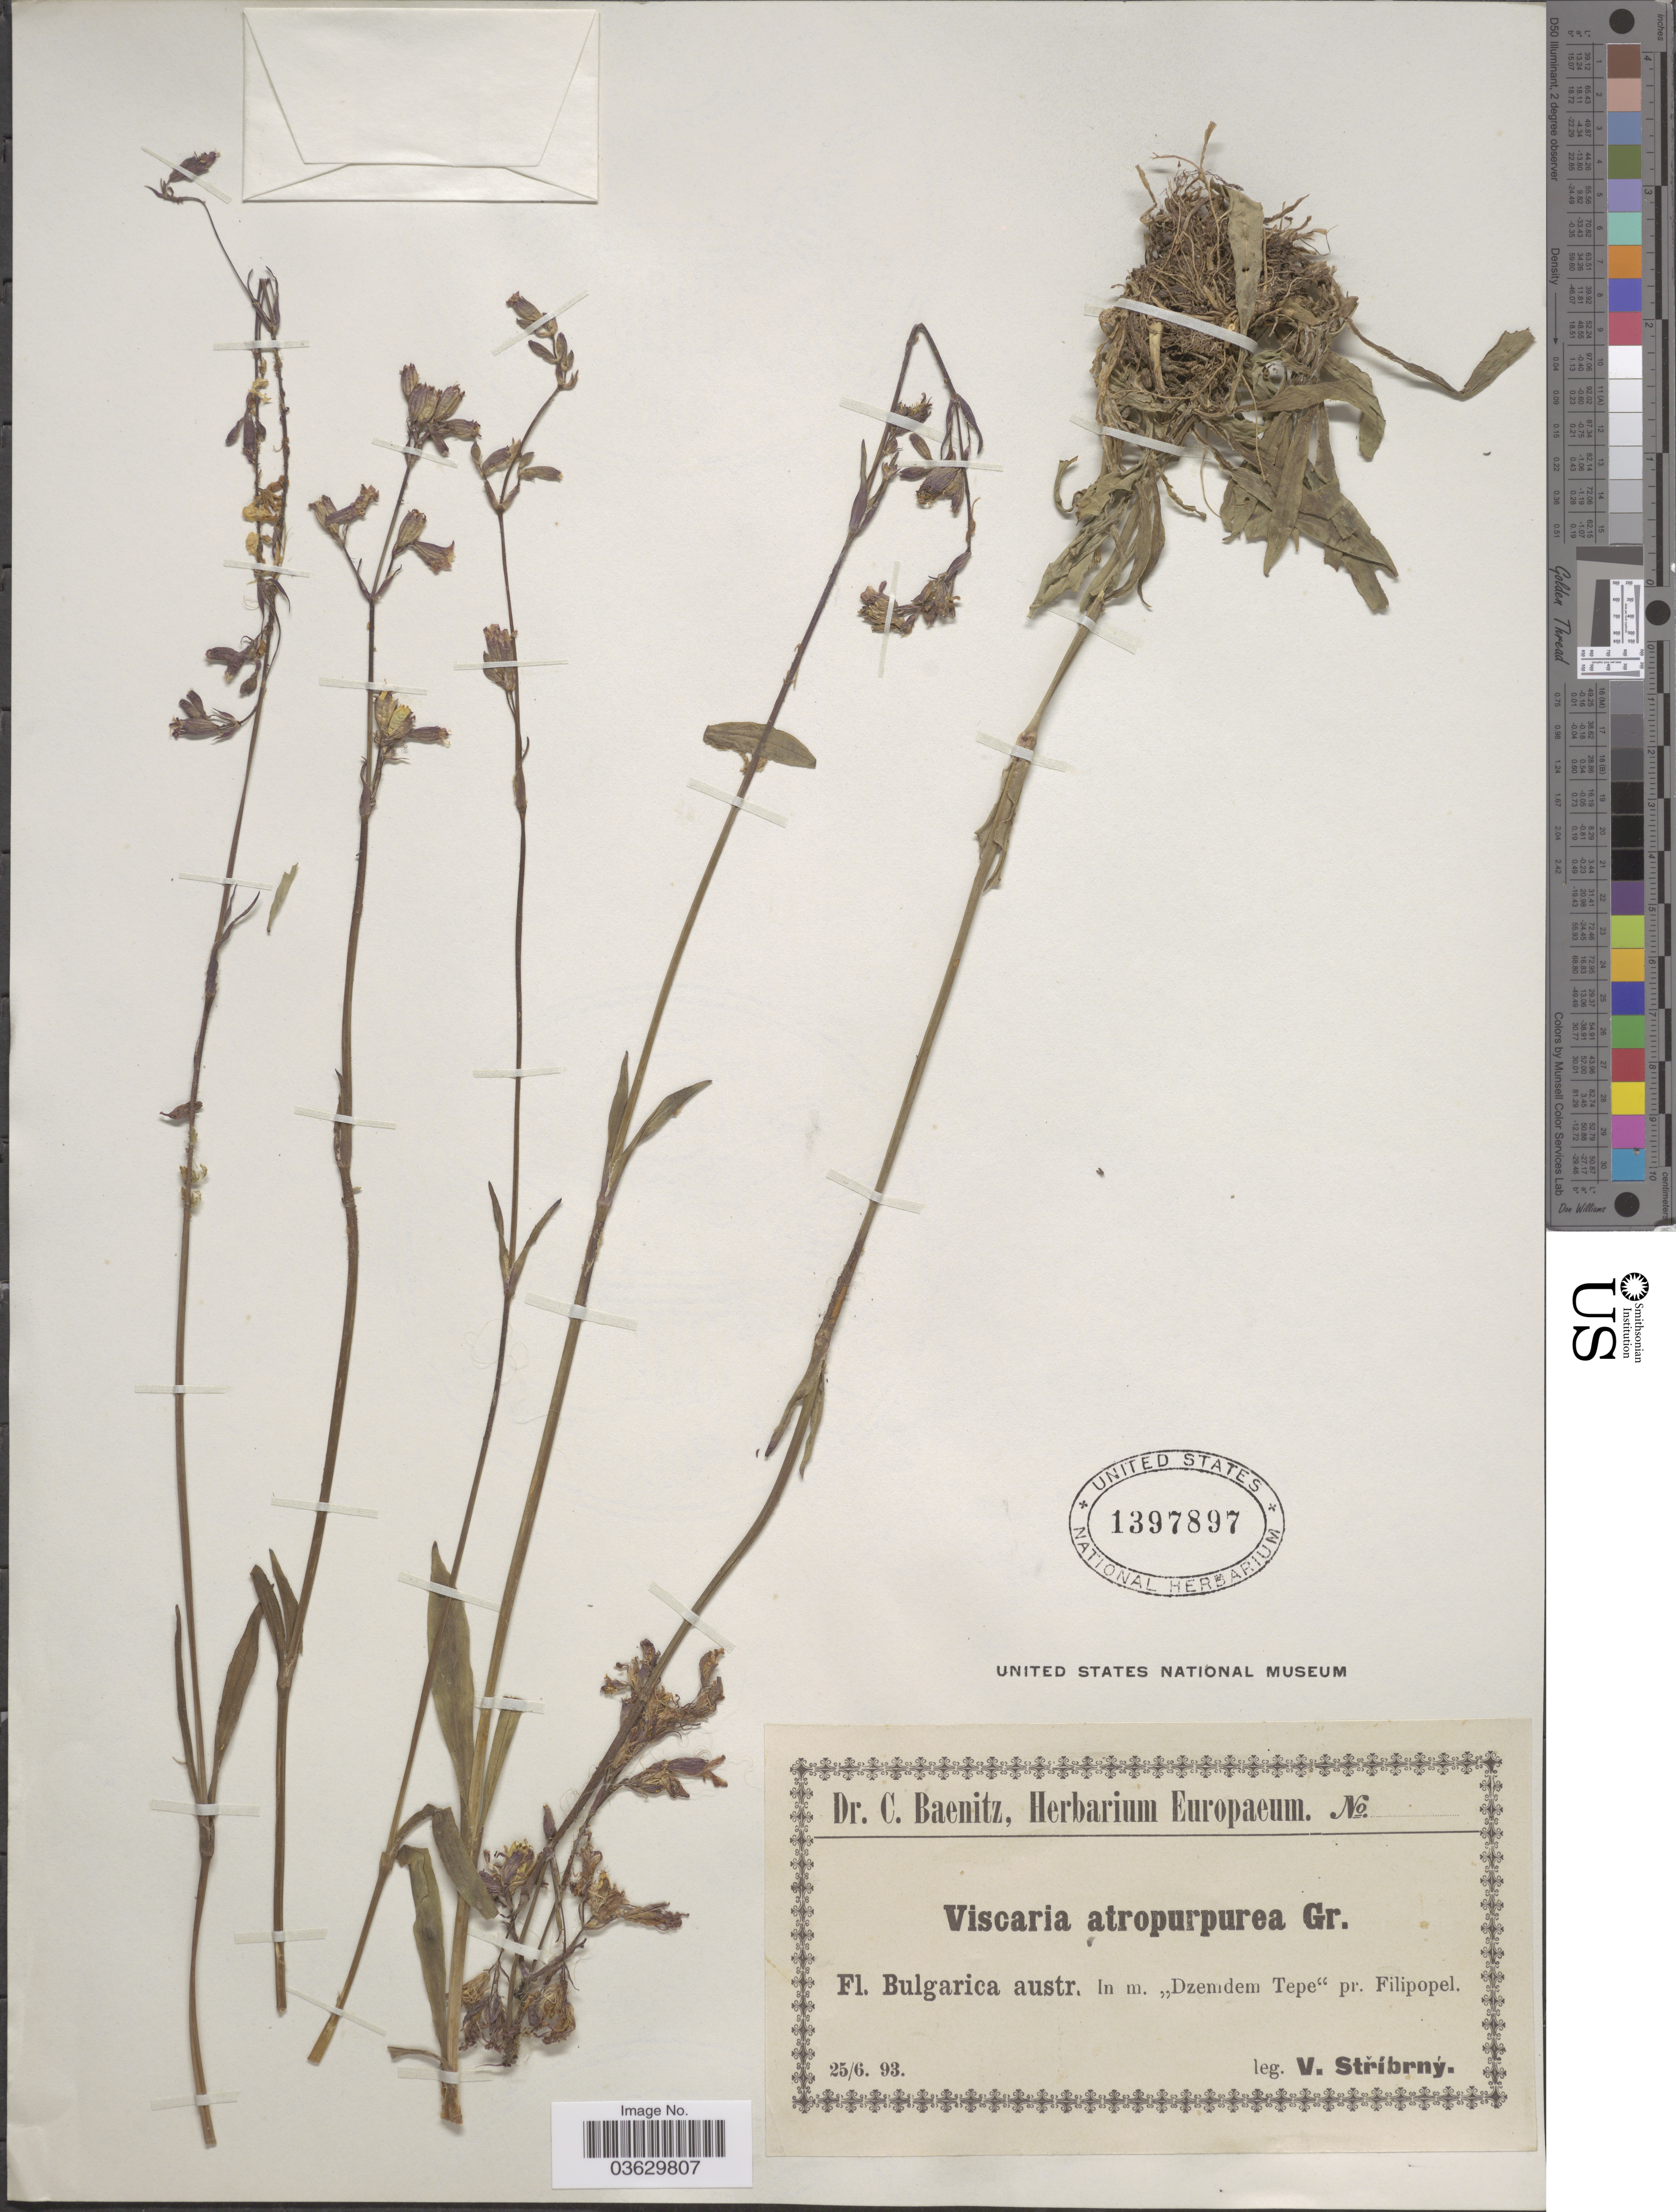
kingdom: Plantae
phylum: Tracheophyta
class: Magnoliopsida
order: Caryophyllales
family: Caryophyllaceae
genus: Viscaria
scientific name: Viscaria atropurpurea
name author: Griseb.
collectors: V. Stribrny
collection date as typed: Transcribed d/m/y: 25/6/93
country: Bulgaria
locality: Bulgarica austr. In m. "Dzemdem Tepe" pr. Filipopel.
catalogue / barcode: US 1397897